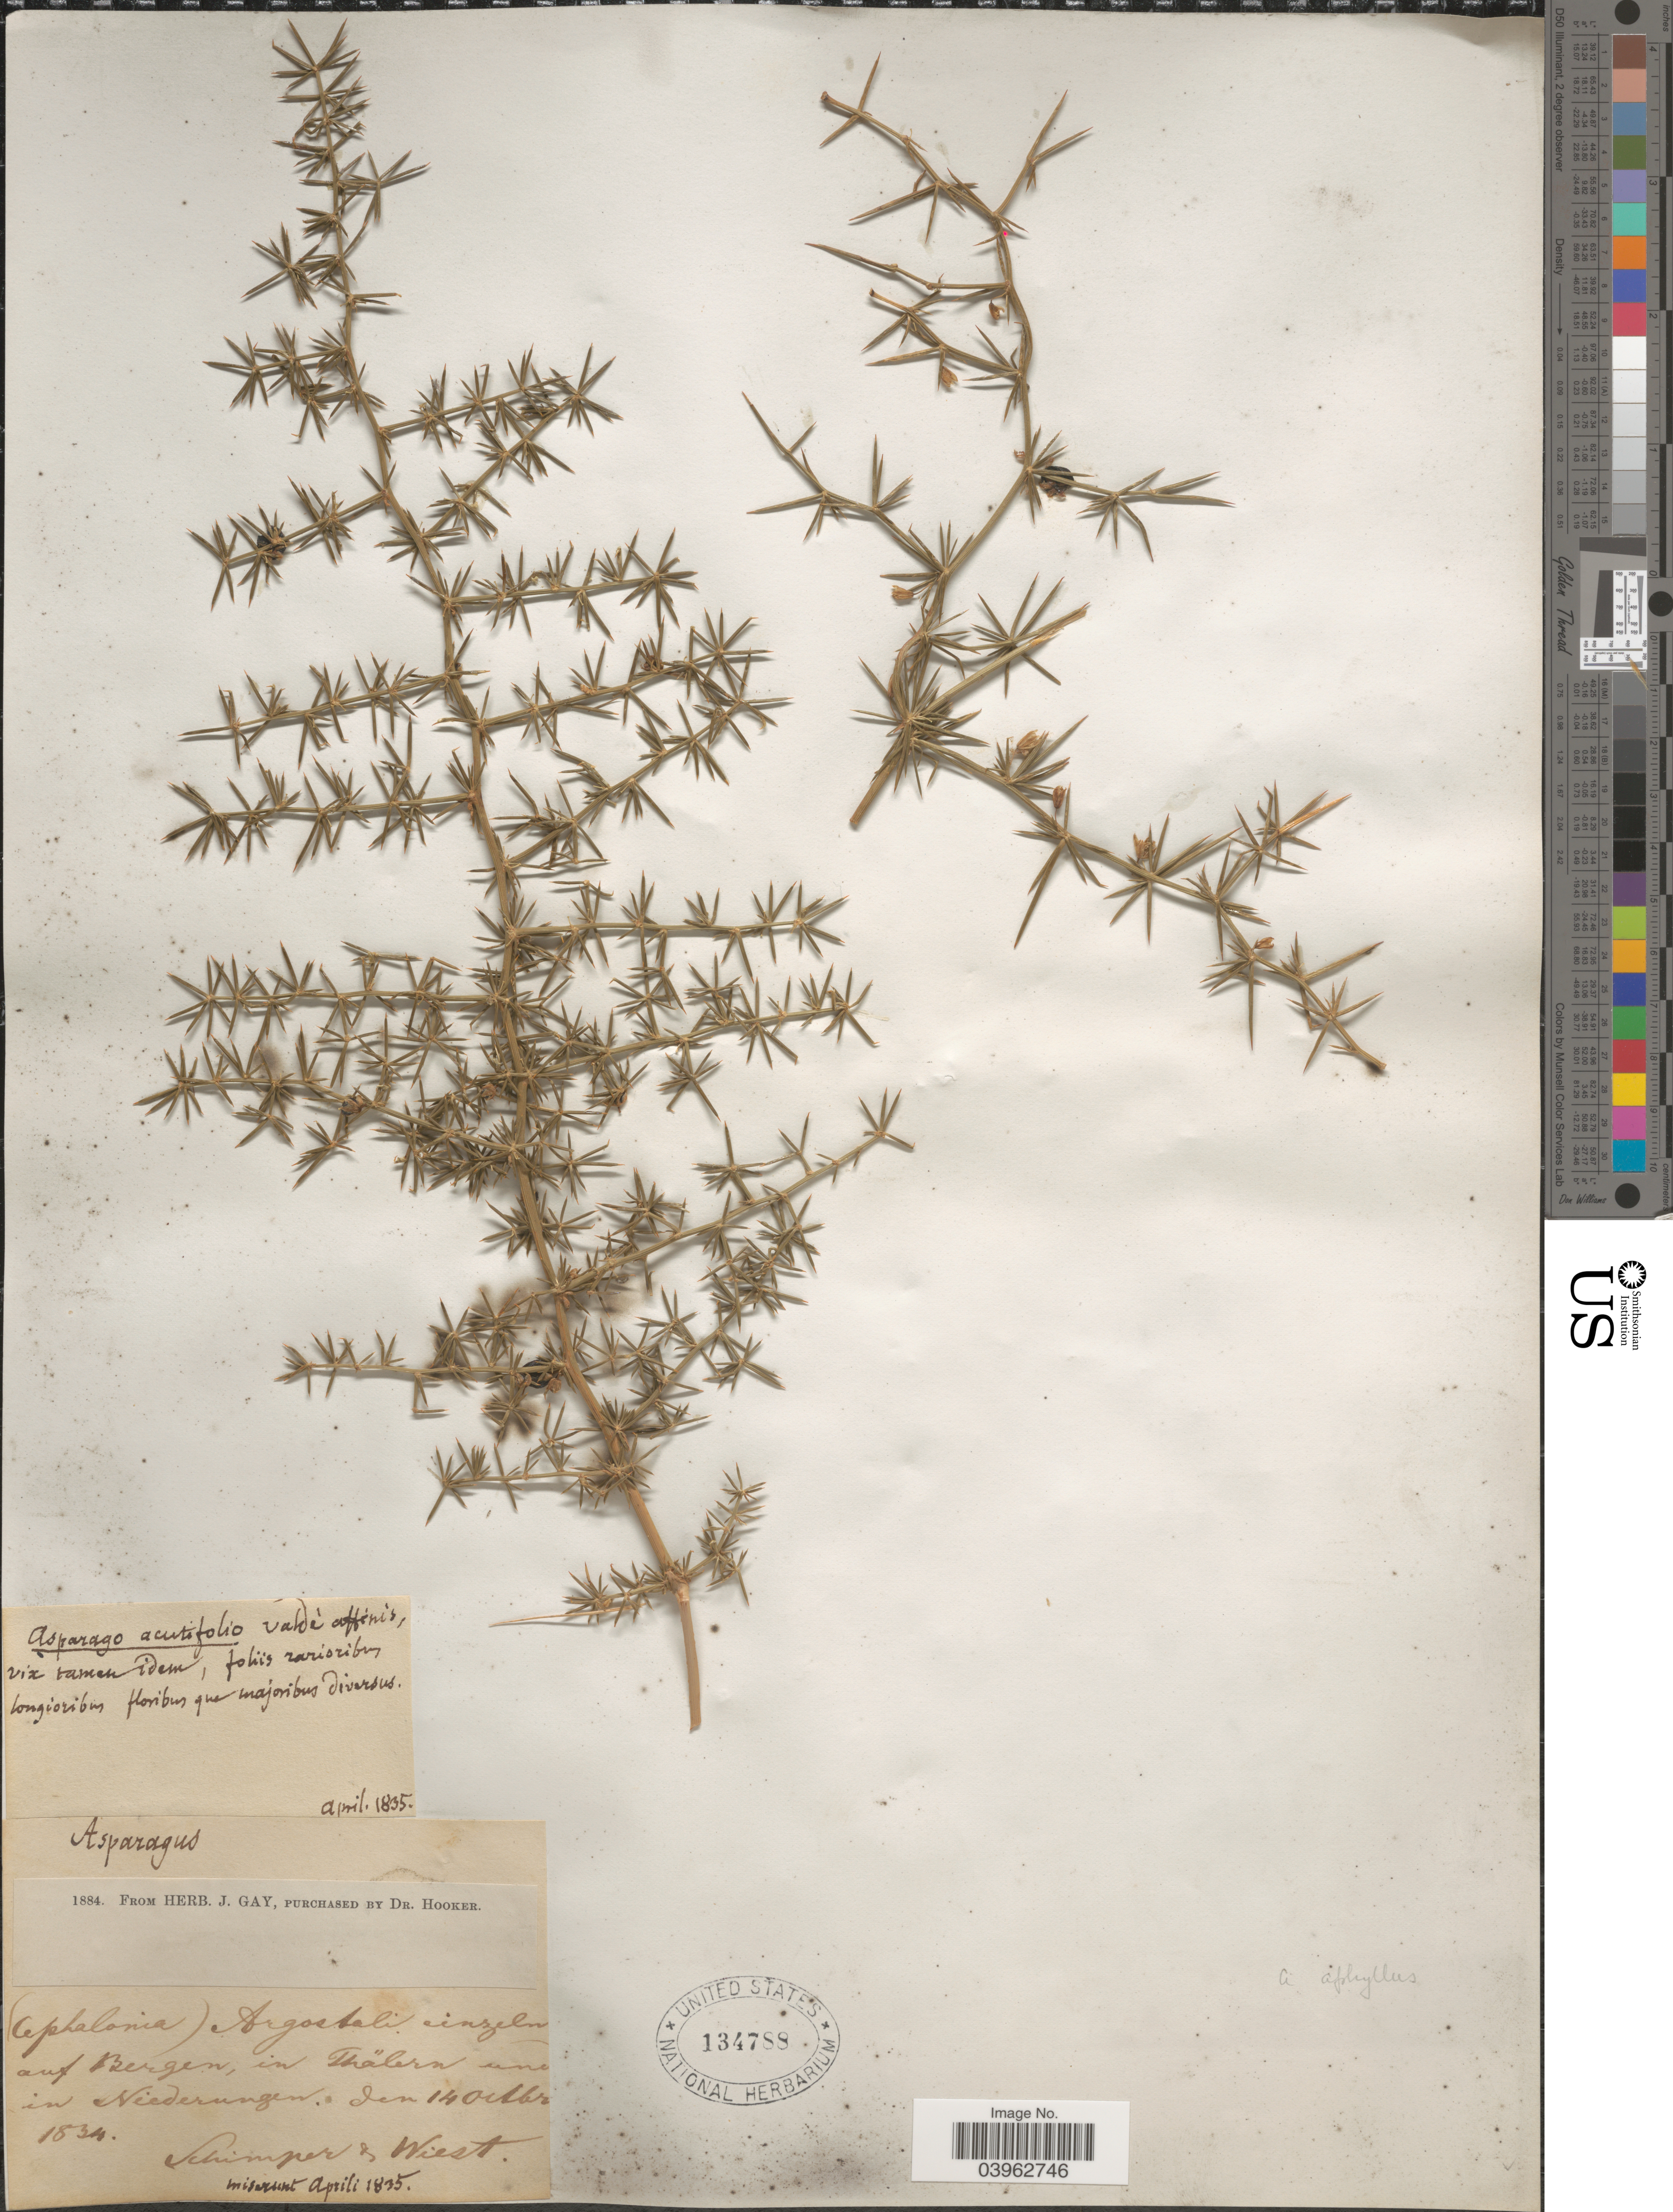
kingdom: Plantae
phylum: Tracheophyta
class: Liliopsida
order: Asparagales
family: Asparagaceae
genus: Asparagus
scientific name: Asparagus aphyllus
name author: L.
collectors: -. Schimper & -. Wiest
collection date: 1834-10-14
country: Greece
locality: Argostoli einseln auf Bergen, in Thälern und in Niederungen.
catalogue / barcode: US 134788